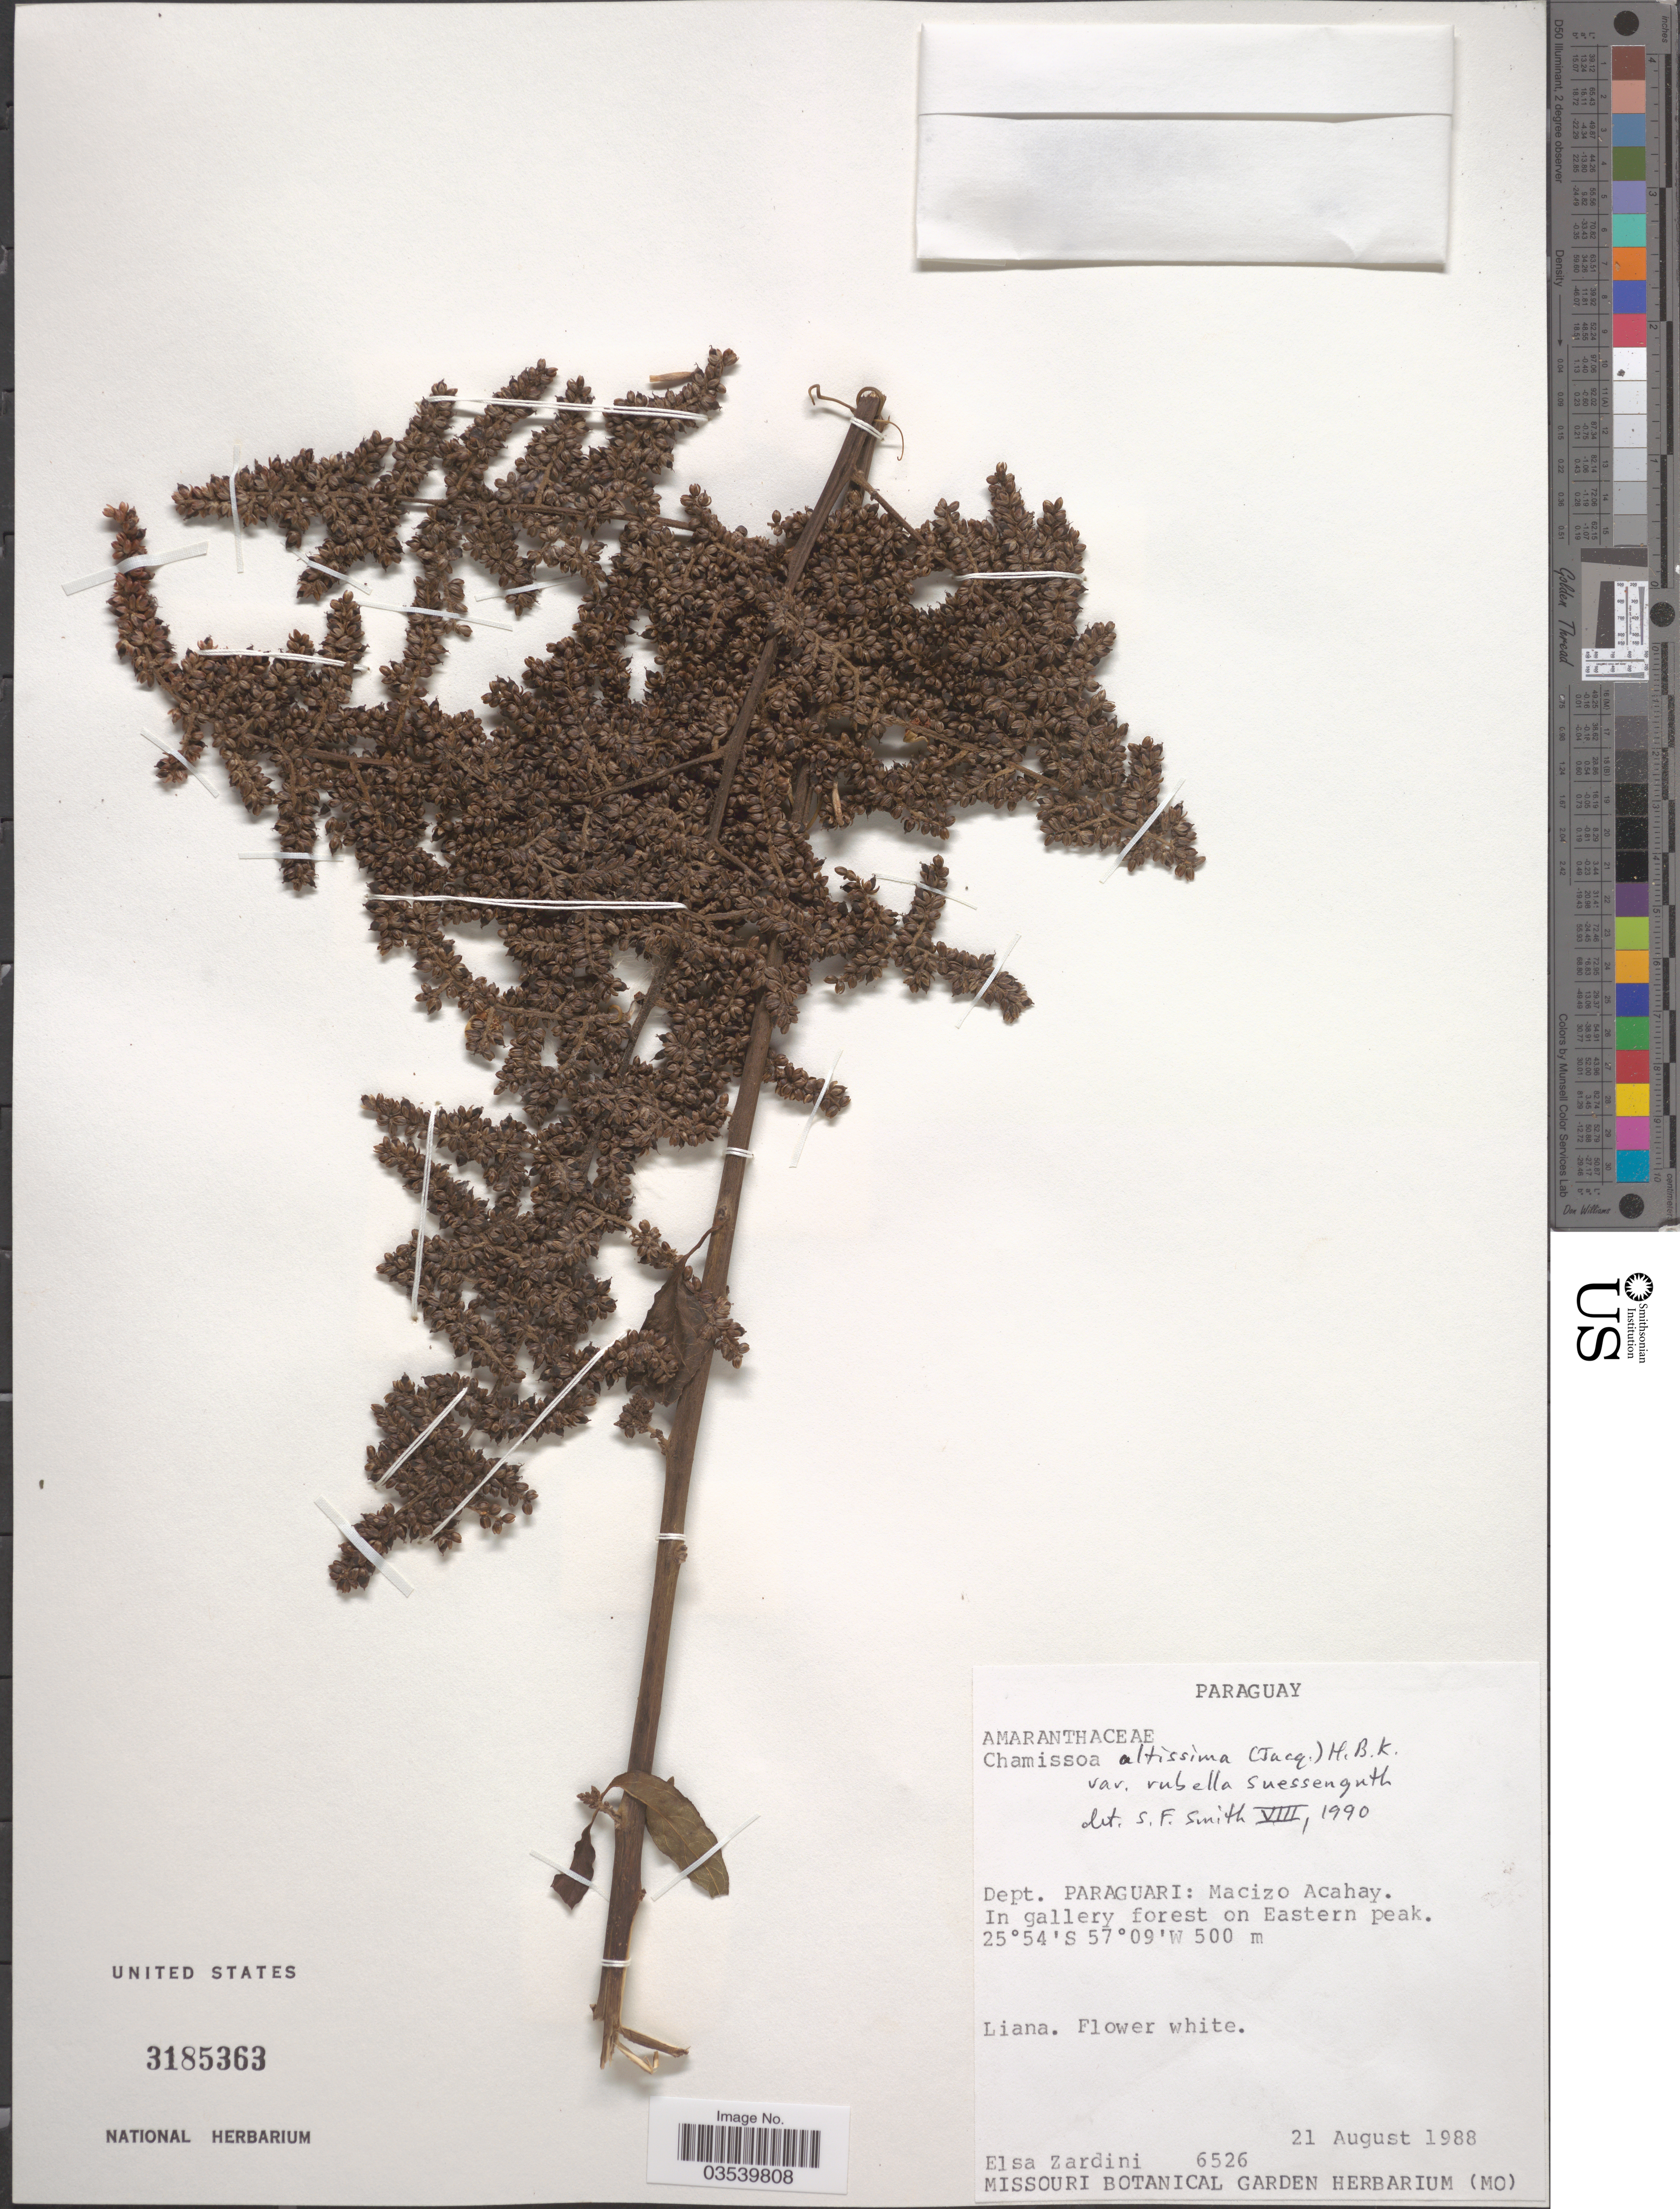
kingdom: Plantae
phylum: Tracheophyta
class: Magnoliopsida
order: Caryophyllales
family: Amaranthaceae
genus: Chamissoa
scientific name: Chamissoa altissima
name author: (Jacq.) Kunth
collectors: E. M. Zardini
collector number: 6526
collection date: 1988-08-21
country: Paraguay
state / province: Paraguari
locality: Dept. Paraguari: Macizo Acahay. In gallery forest on Eastern peak.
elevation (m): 500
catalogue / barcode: US 3185363